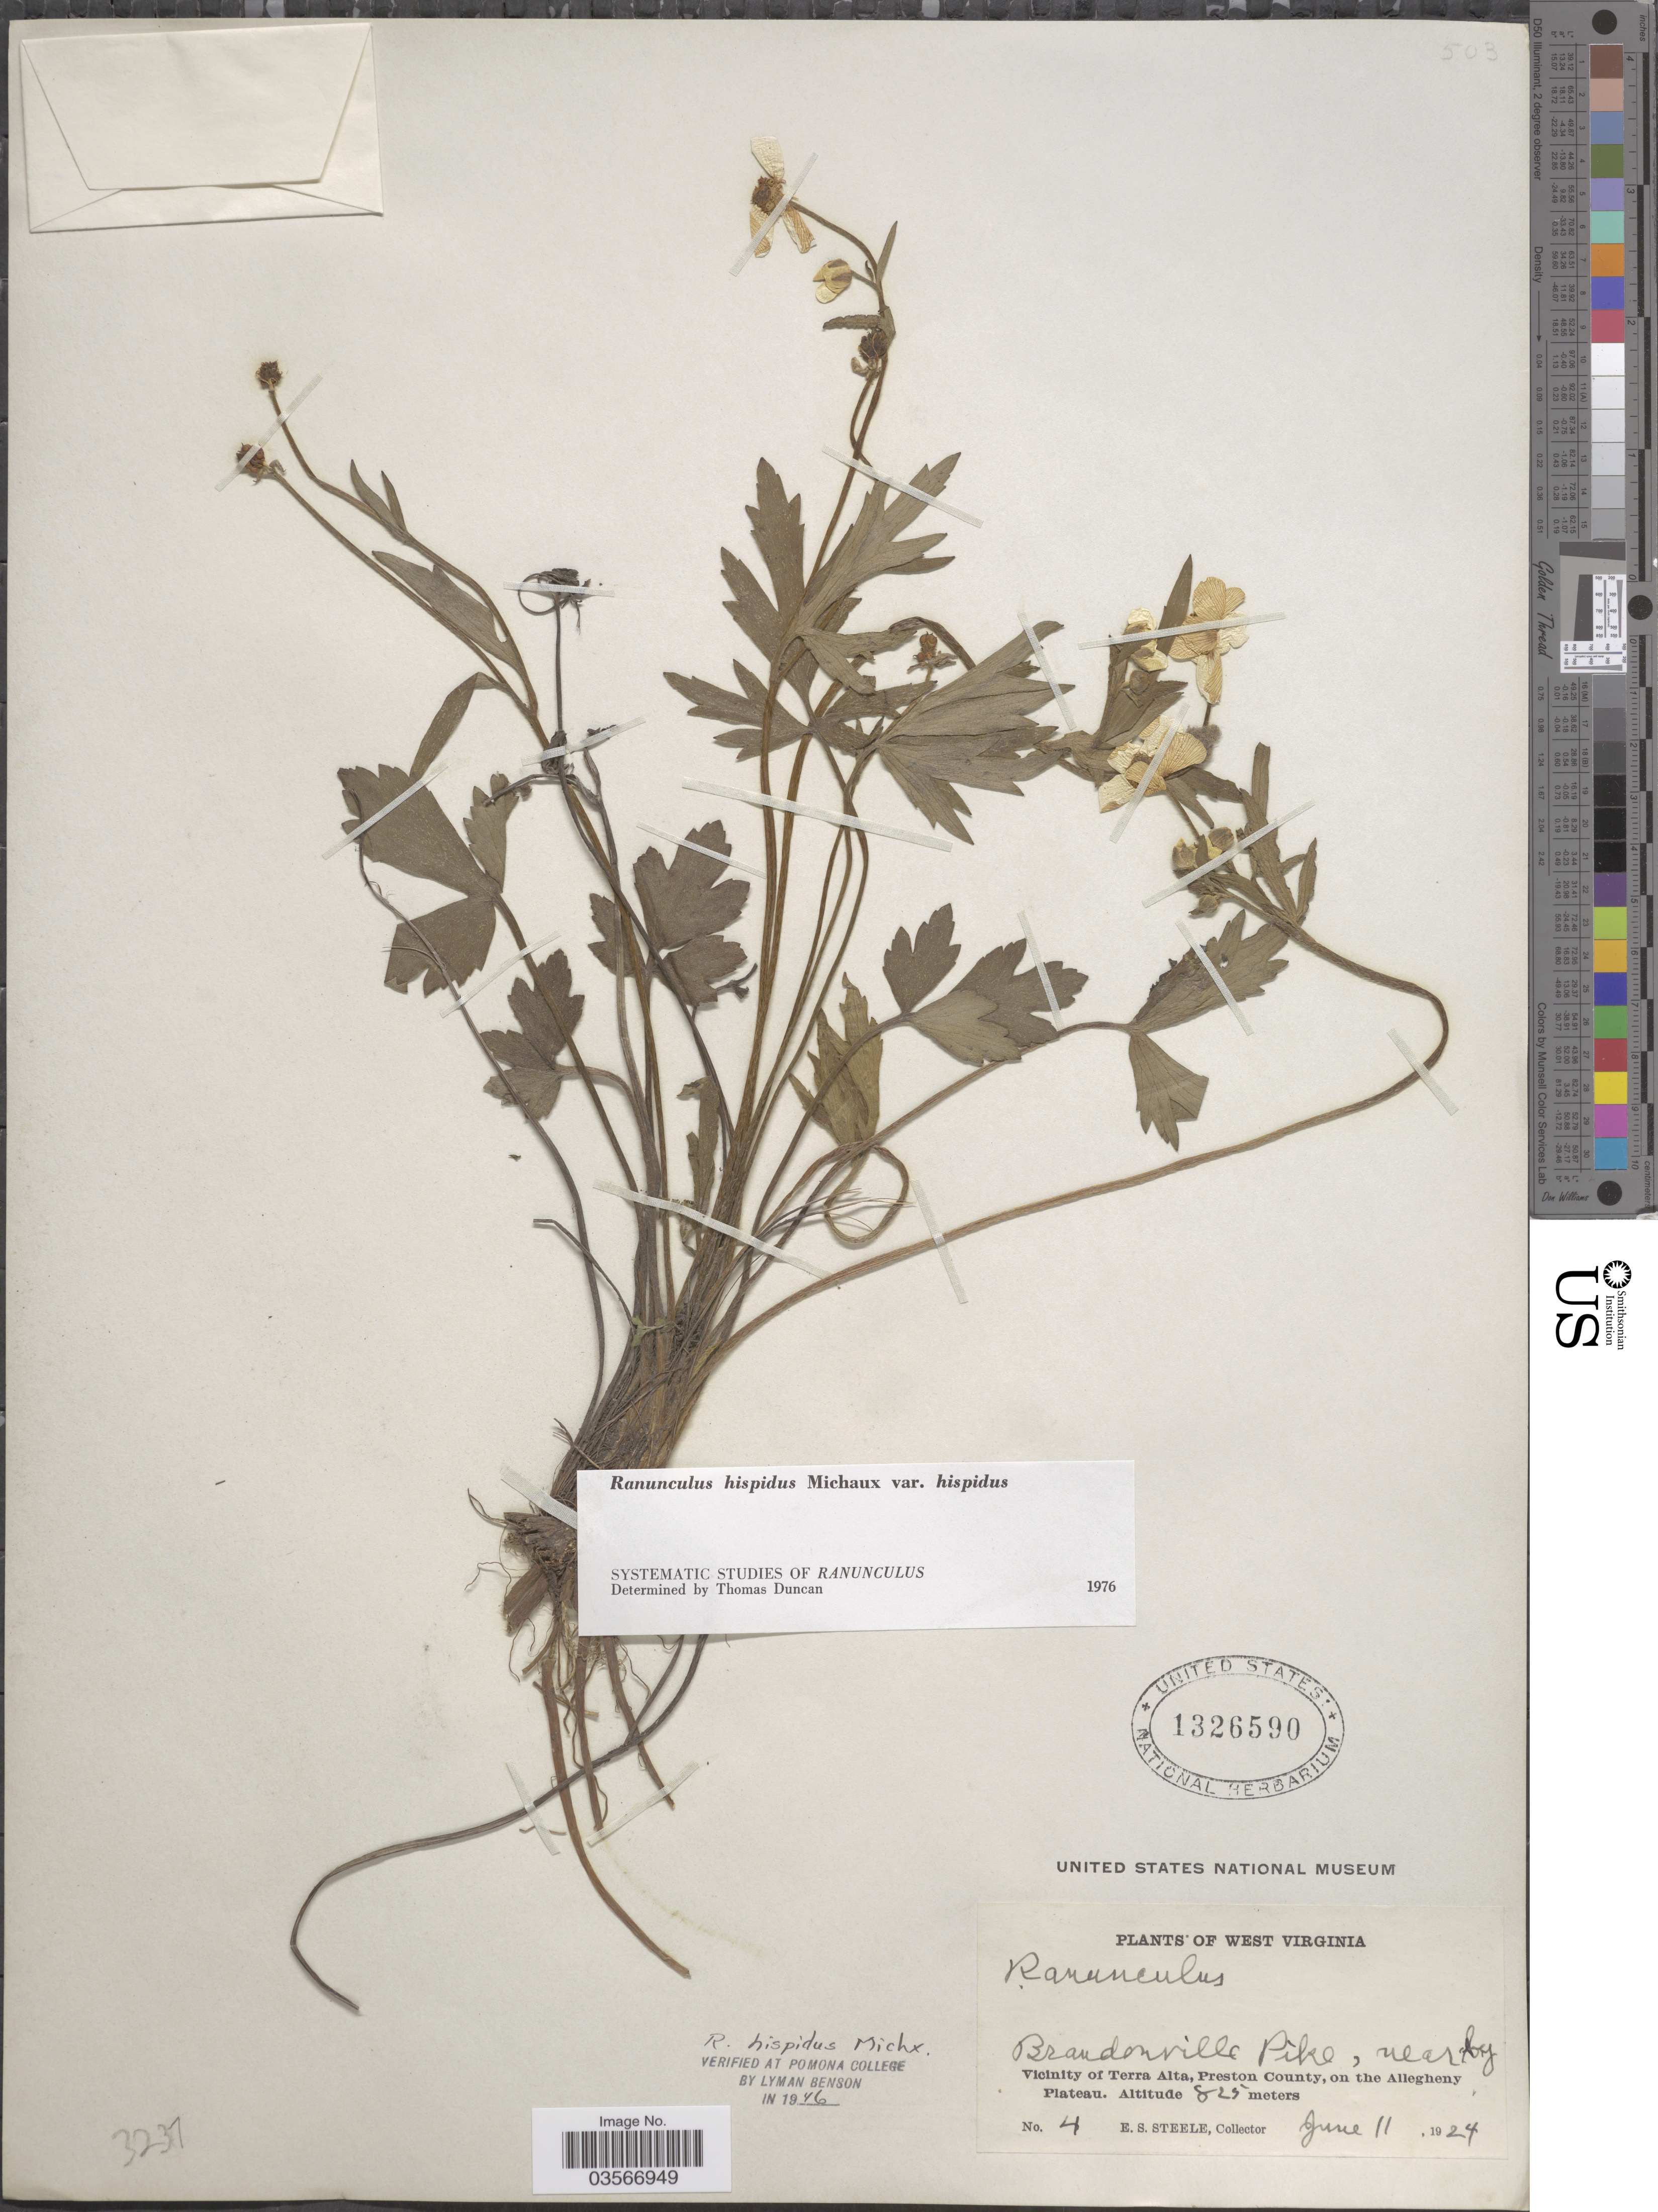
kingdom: Plantae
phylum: Tracheophyta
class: Magnoliopsida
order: Ranunculales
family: Ranunculaceae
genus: Ranunculus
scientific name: Ranunculus hispidus var. hispidus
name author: Michx.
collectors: E. Steele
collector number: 4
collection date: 1924-06-11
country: United States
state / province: West Virginia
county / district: Preston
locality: Brandenville Pike, near by Vicinity of Terra Alta, Preston County, on the Allegheny Plateau.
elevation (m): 825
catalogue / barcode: US 1326590